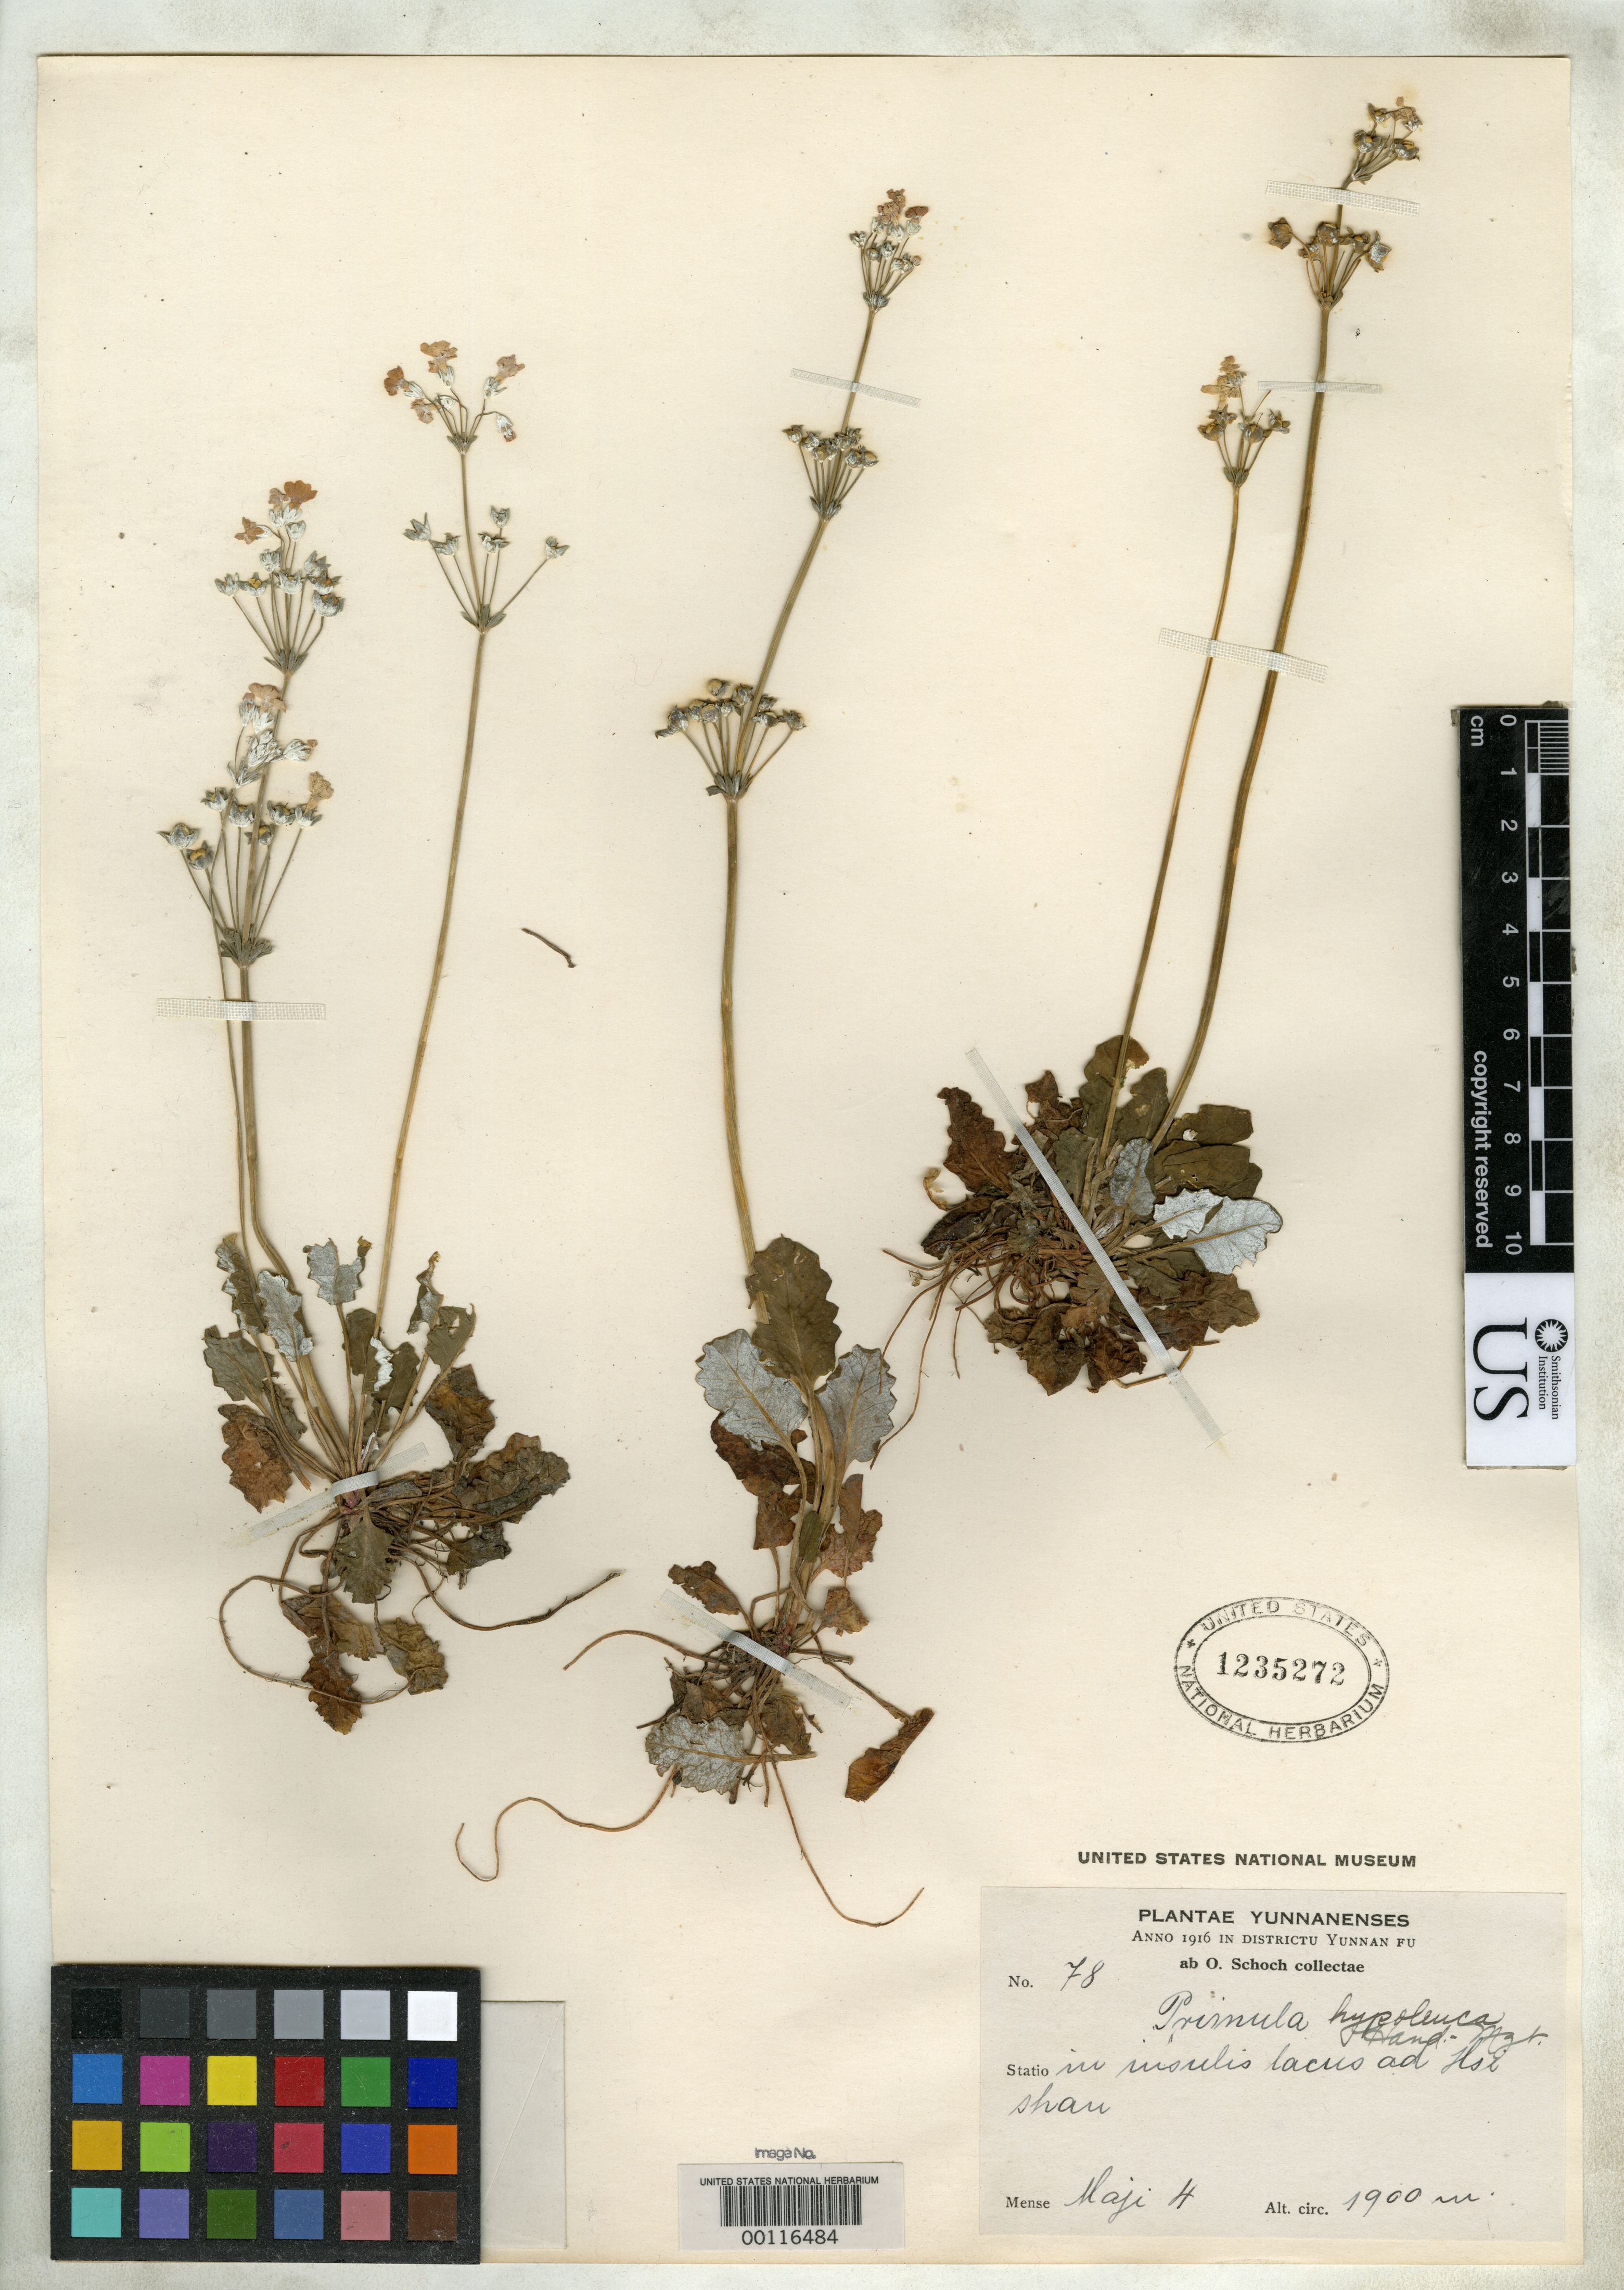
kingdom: Plantae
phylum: Tracheophyta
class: Magnoliopsida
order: Ericales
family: Primulaceae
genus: Primula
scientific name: Primula hypoleuca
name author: Hand.-Mazz.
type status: Type Fragment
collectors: O. Schoch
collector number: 78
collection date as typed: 04 May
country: China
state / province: Yunnan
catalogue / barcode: US 1235272